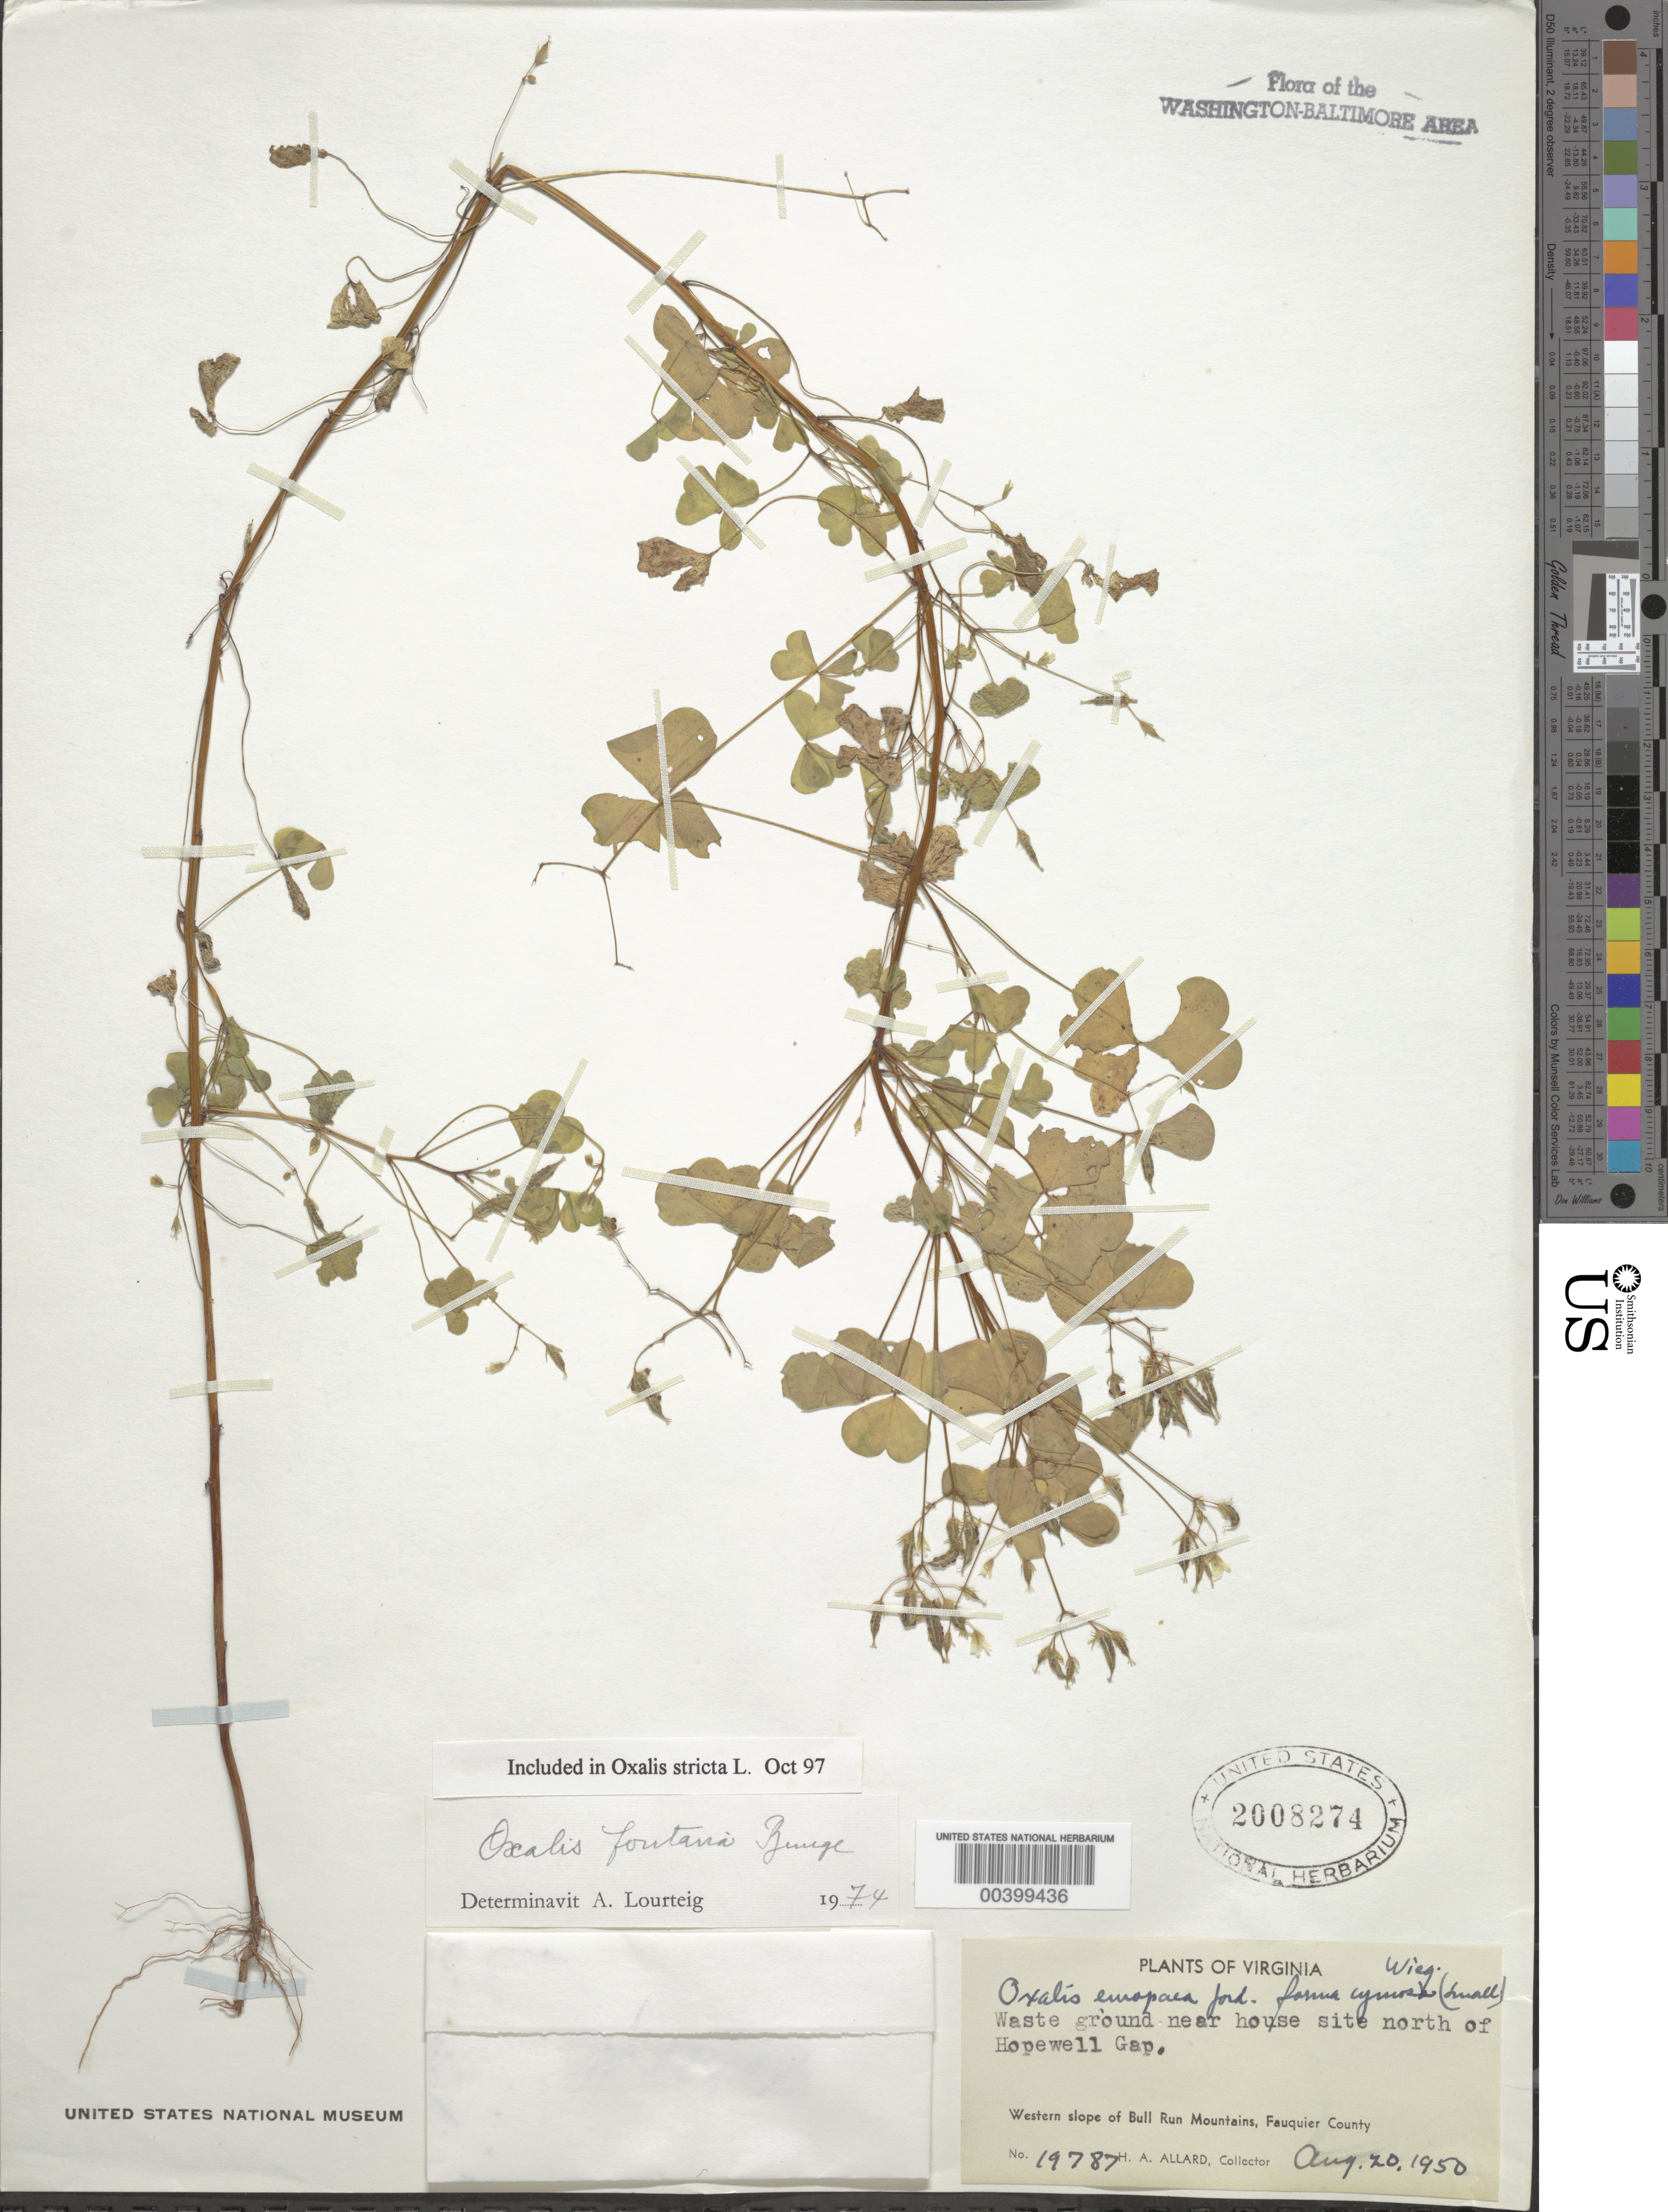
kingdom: Plantae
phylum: Tracheophyta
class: Magnoliopsida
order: Oxalidales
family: Oxalidaceae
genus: Oxalis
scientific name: Oxalis stricta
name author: L.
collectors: H. A. Allard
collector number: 19787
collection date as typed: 20 Aug 1950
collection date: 1950-08-20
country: United States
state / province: Virginia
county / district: Fauquier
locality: North of Hopewell Gap Bull Run Mts.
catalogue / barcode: US 2008274